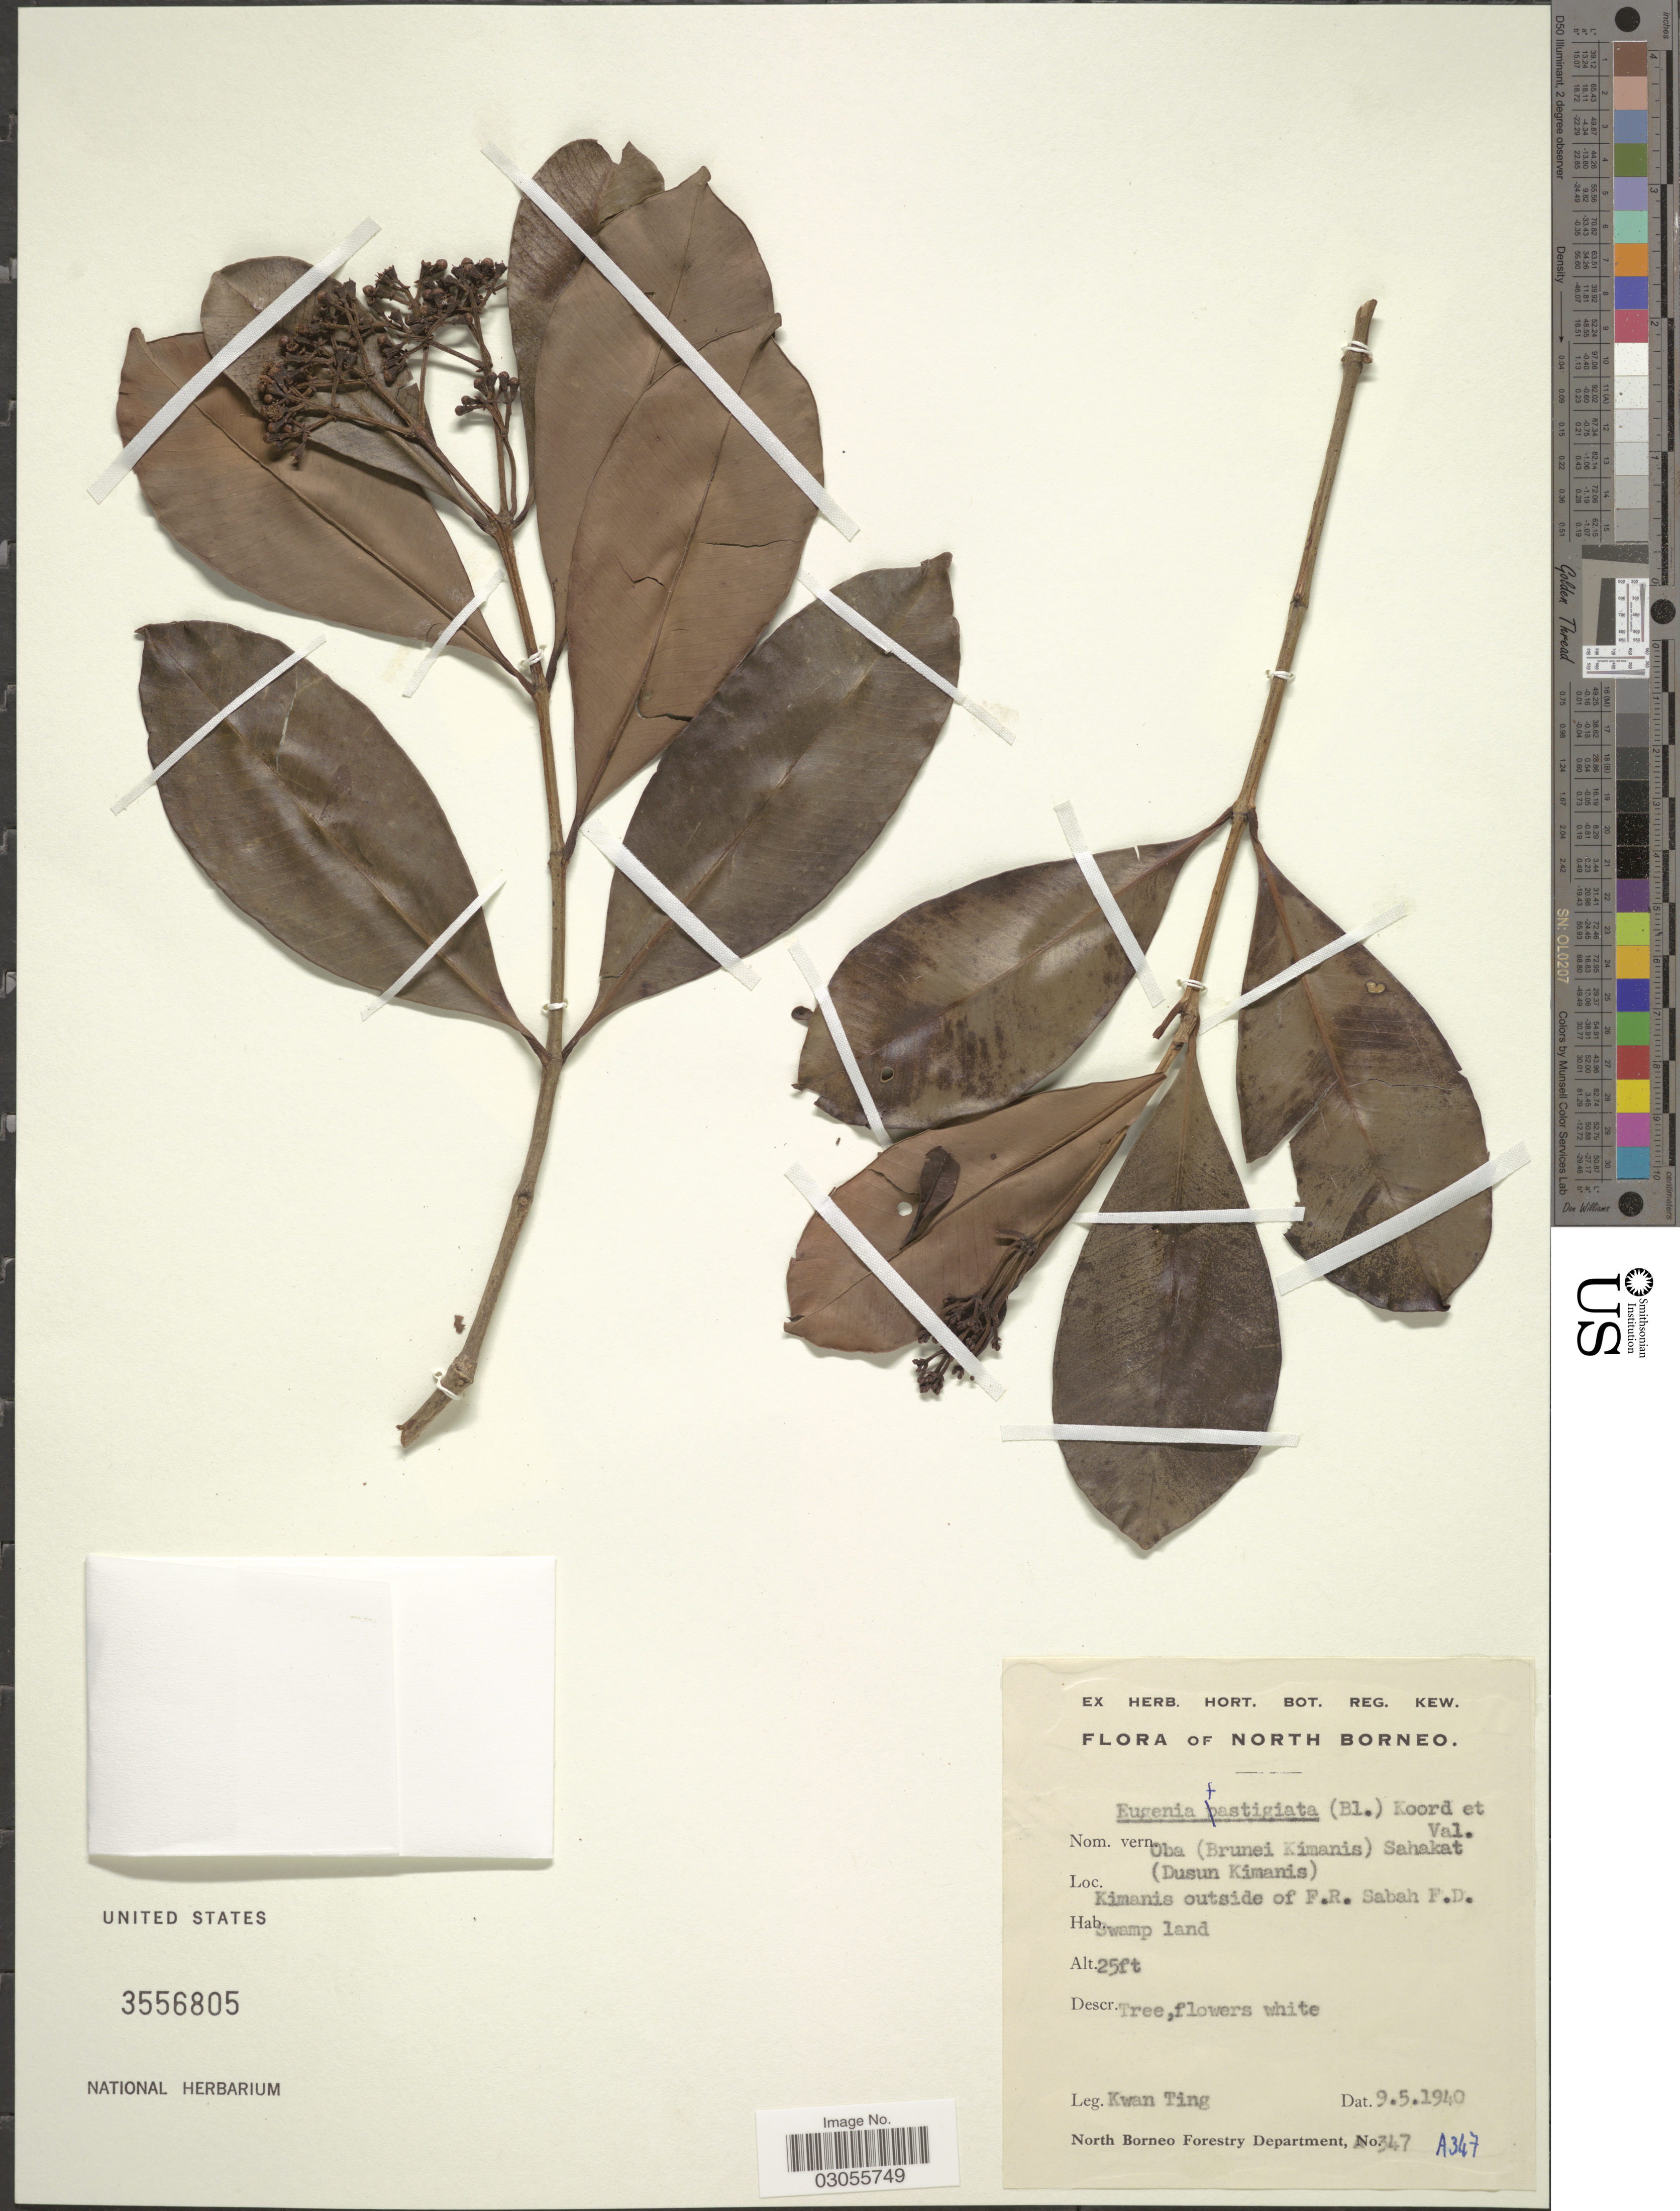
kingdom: Plantae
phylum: Tracheophyta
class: Magnoliopsida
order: Myrtales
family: Myrtaceae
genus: Syzygium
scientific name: Syzygium fastigiatum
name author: (Blume) Merr. & L.M. Perry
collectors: Kwanting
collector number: A347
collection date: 1940-05-09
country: Malaysia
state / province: Sabah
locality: North Borneo. Kimanis outside of F.R. Sabah F.D.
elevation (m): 8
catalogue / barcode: US 3556805